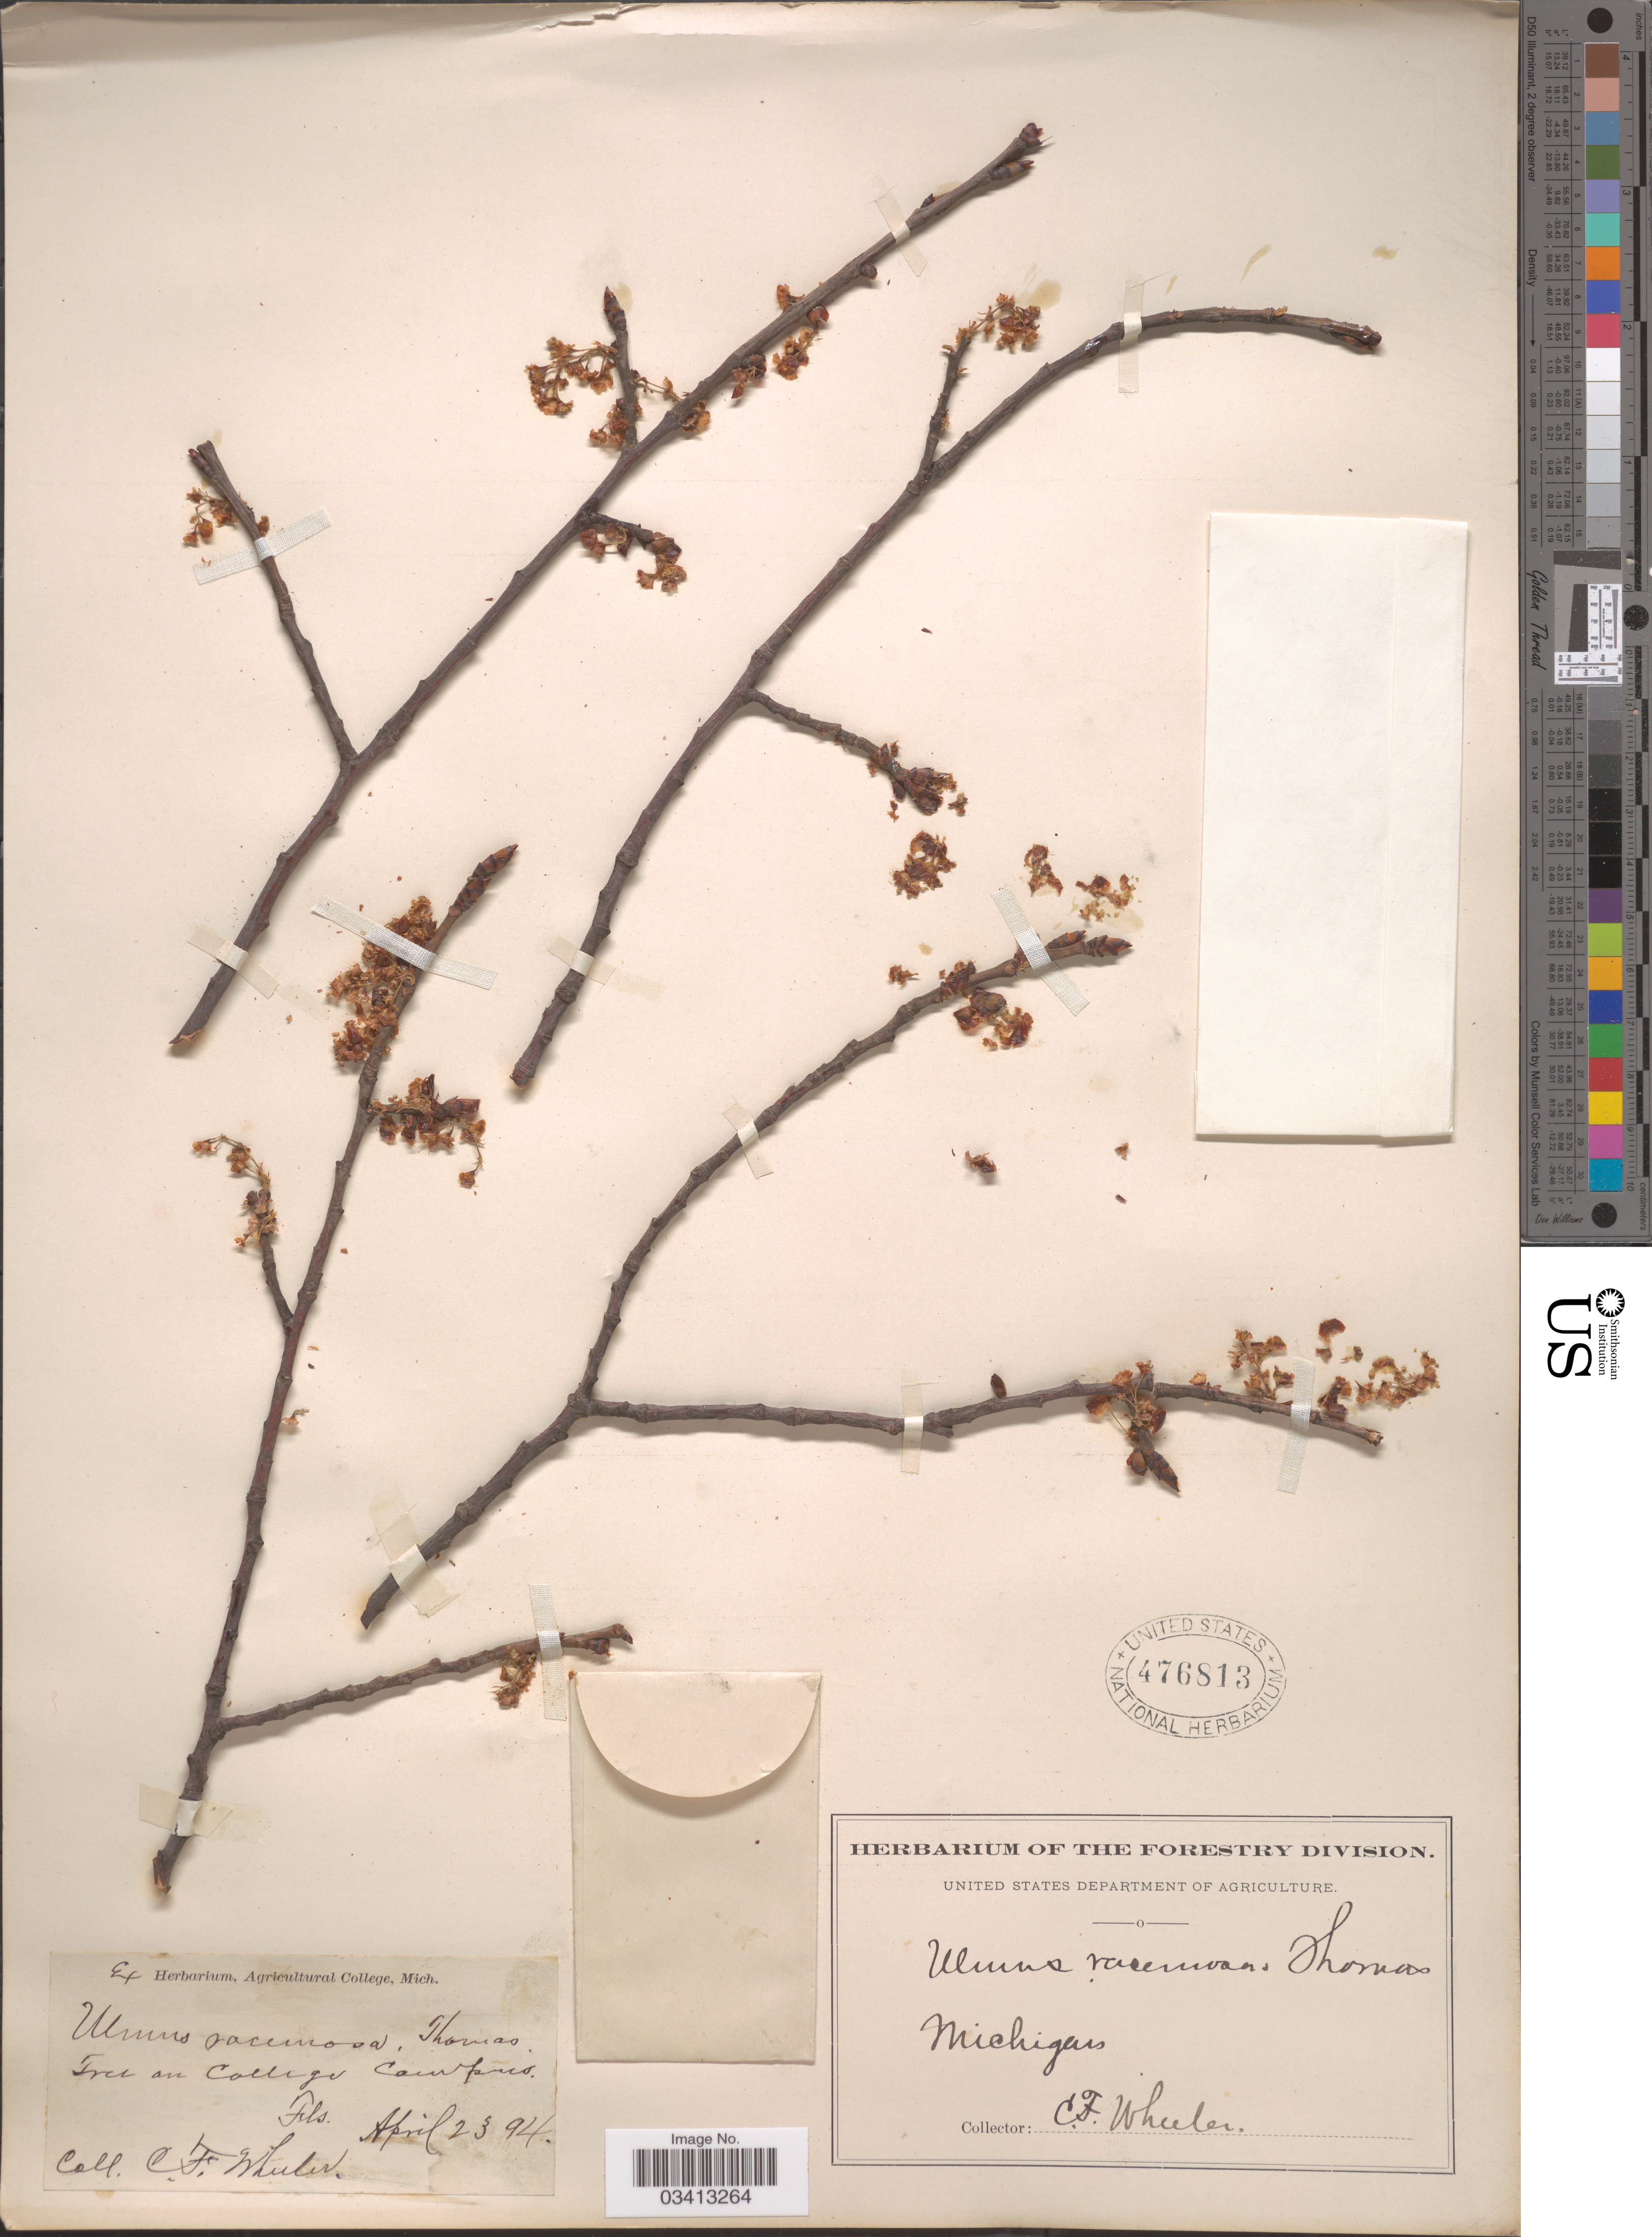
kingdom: Plantae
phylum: Tracheophyta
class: Magnoliopsida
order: Rosales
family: Ulmaceae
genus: Ulmus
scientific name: Ulmus thomasii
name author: Sarg.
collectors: C. Wheeler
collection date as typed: Transcribed d/m/y: 23/4/94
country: United States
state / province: Michigan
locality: On College Campus.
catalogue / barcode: US 476813